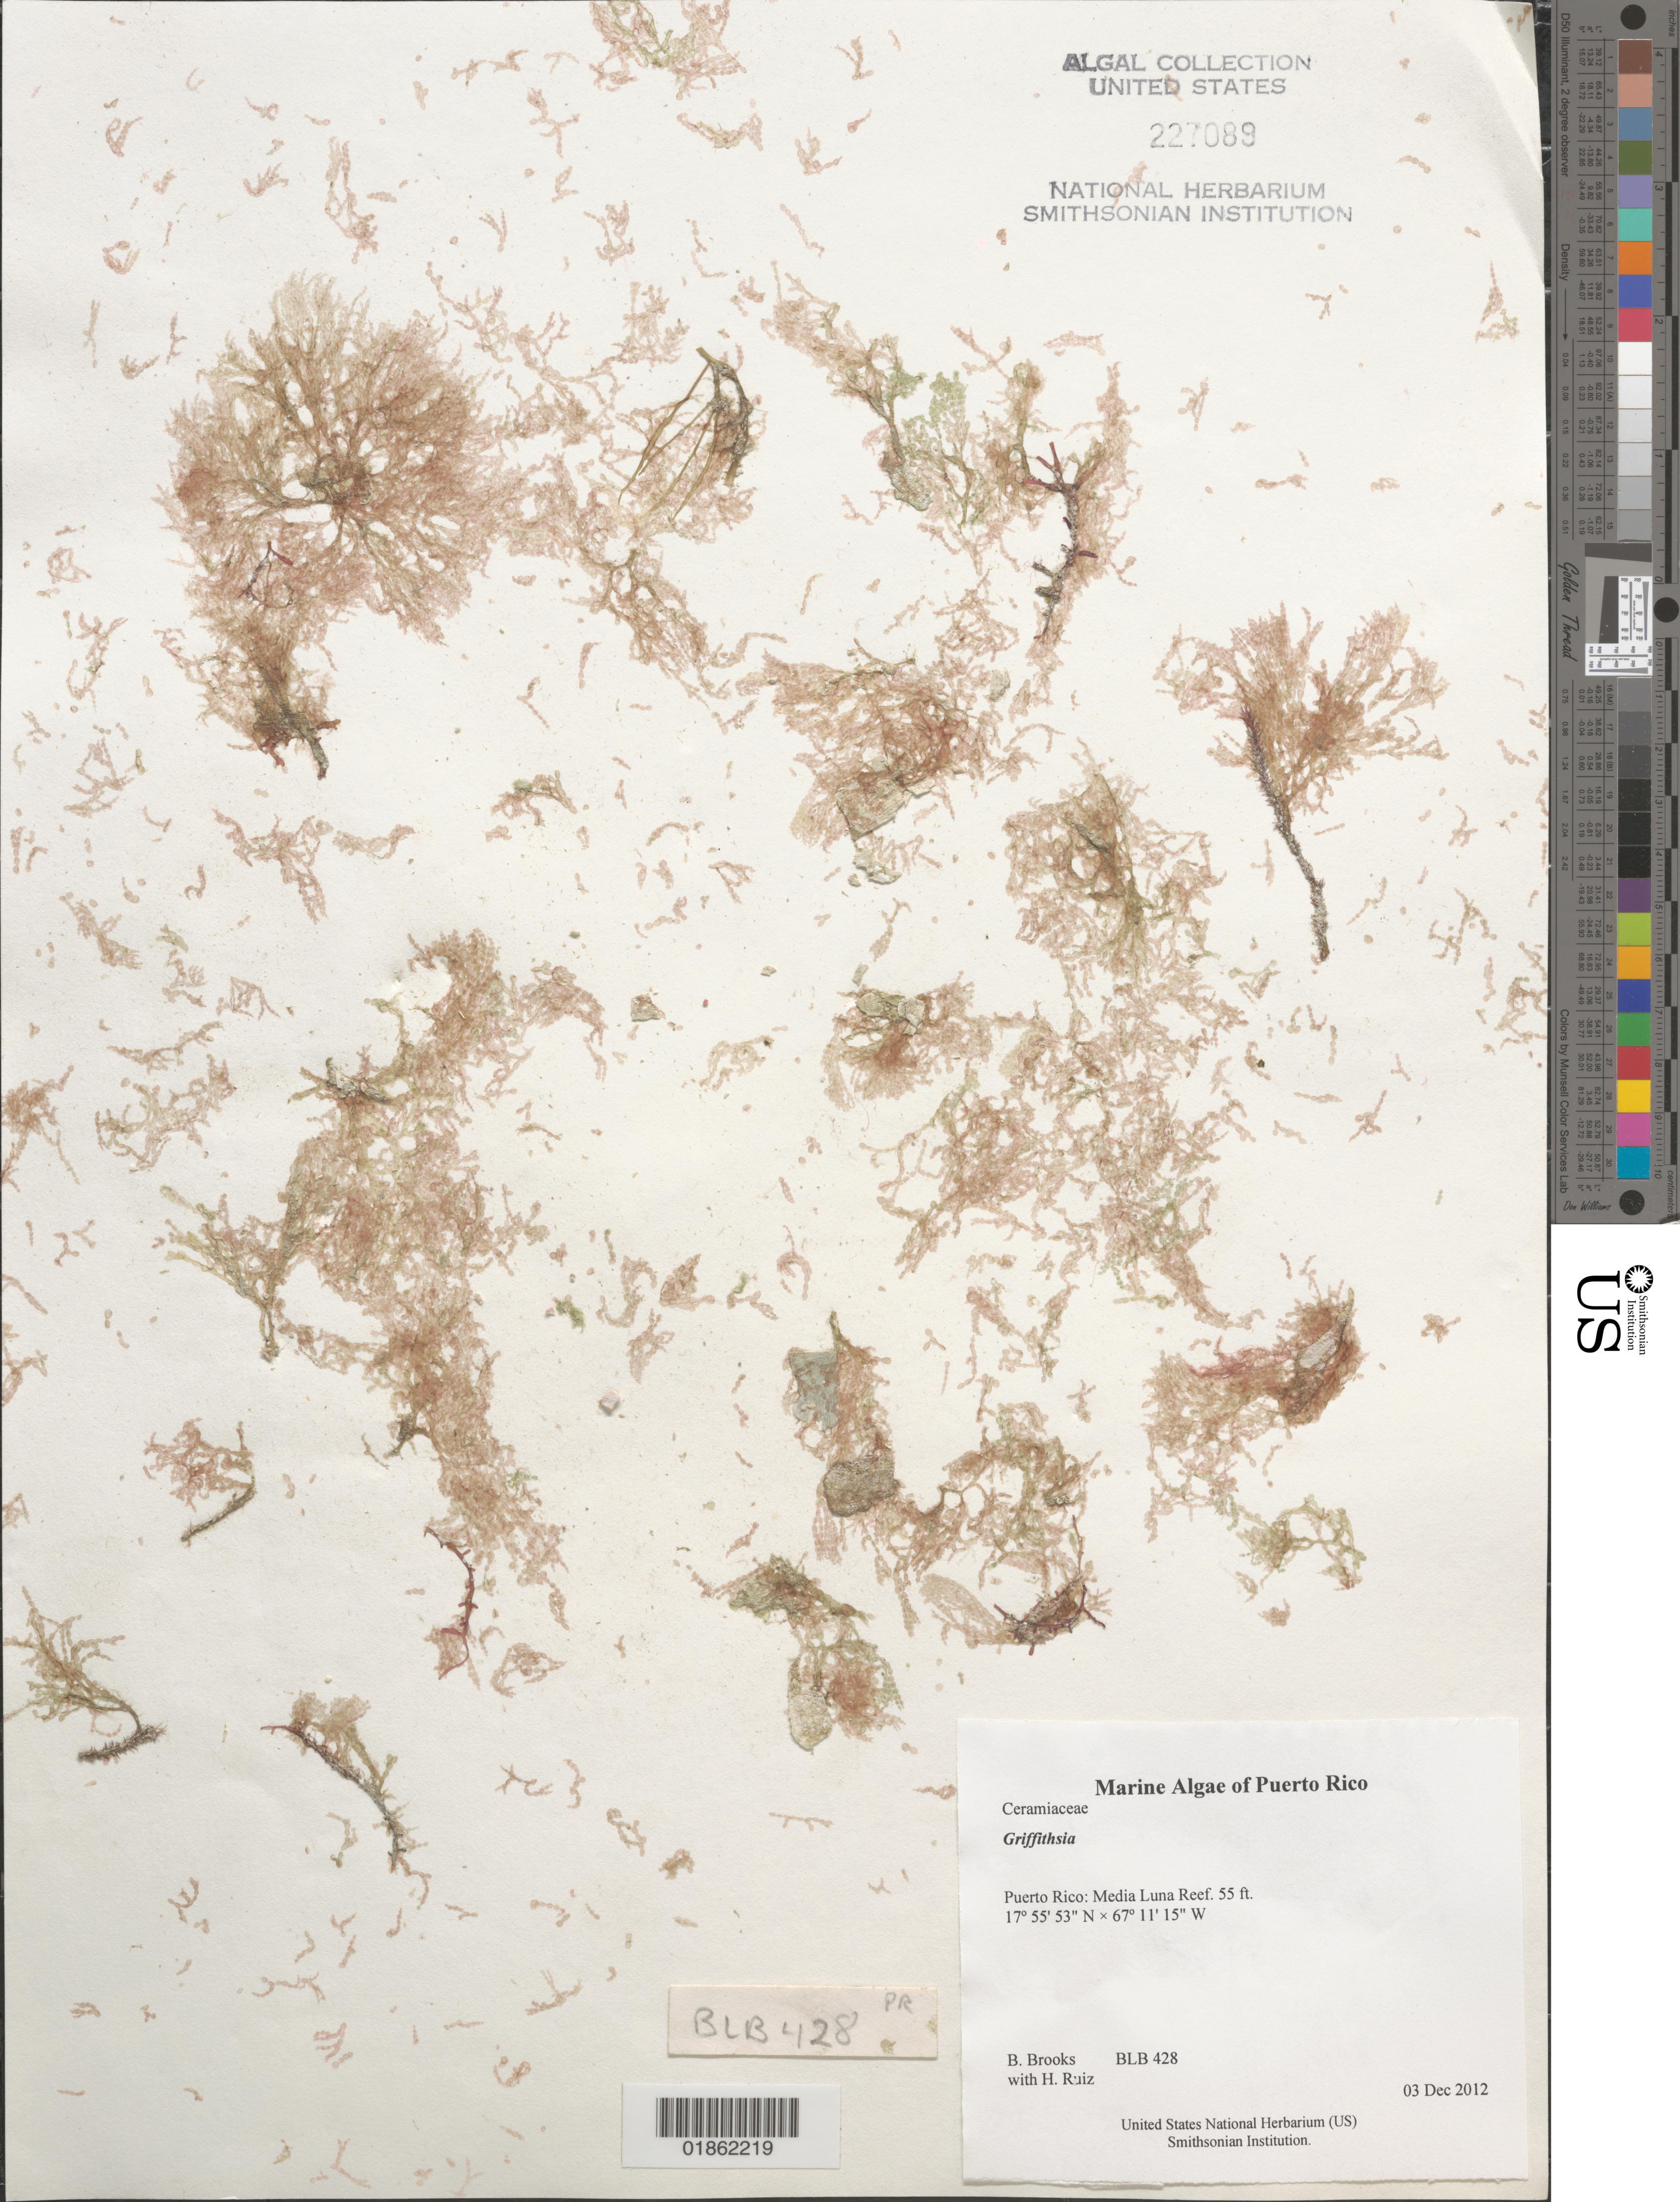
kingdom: Plantae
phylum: Rhodophyta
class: Florideophyceae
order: Ceramiales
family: Wrangeliaceae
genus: Griffithsia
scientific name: Griffithsia sp.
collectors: B. Brooks & H. Ruiz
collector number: BLB 428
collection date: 2012-12-03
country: Puerto Rico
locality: Lighthouse Rock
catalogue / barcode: US 227089